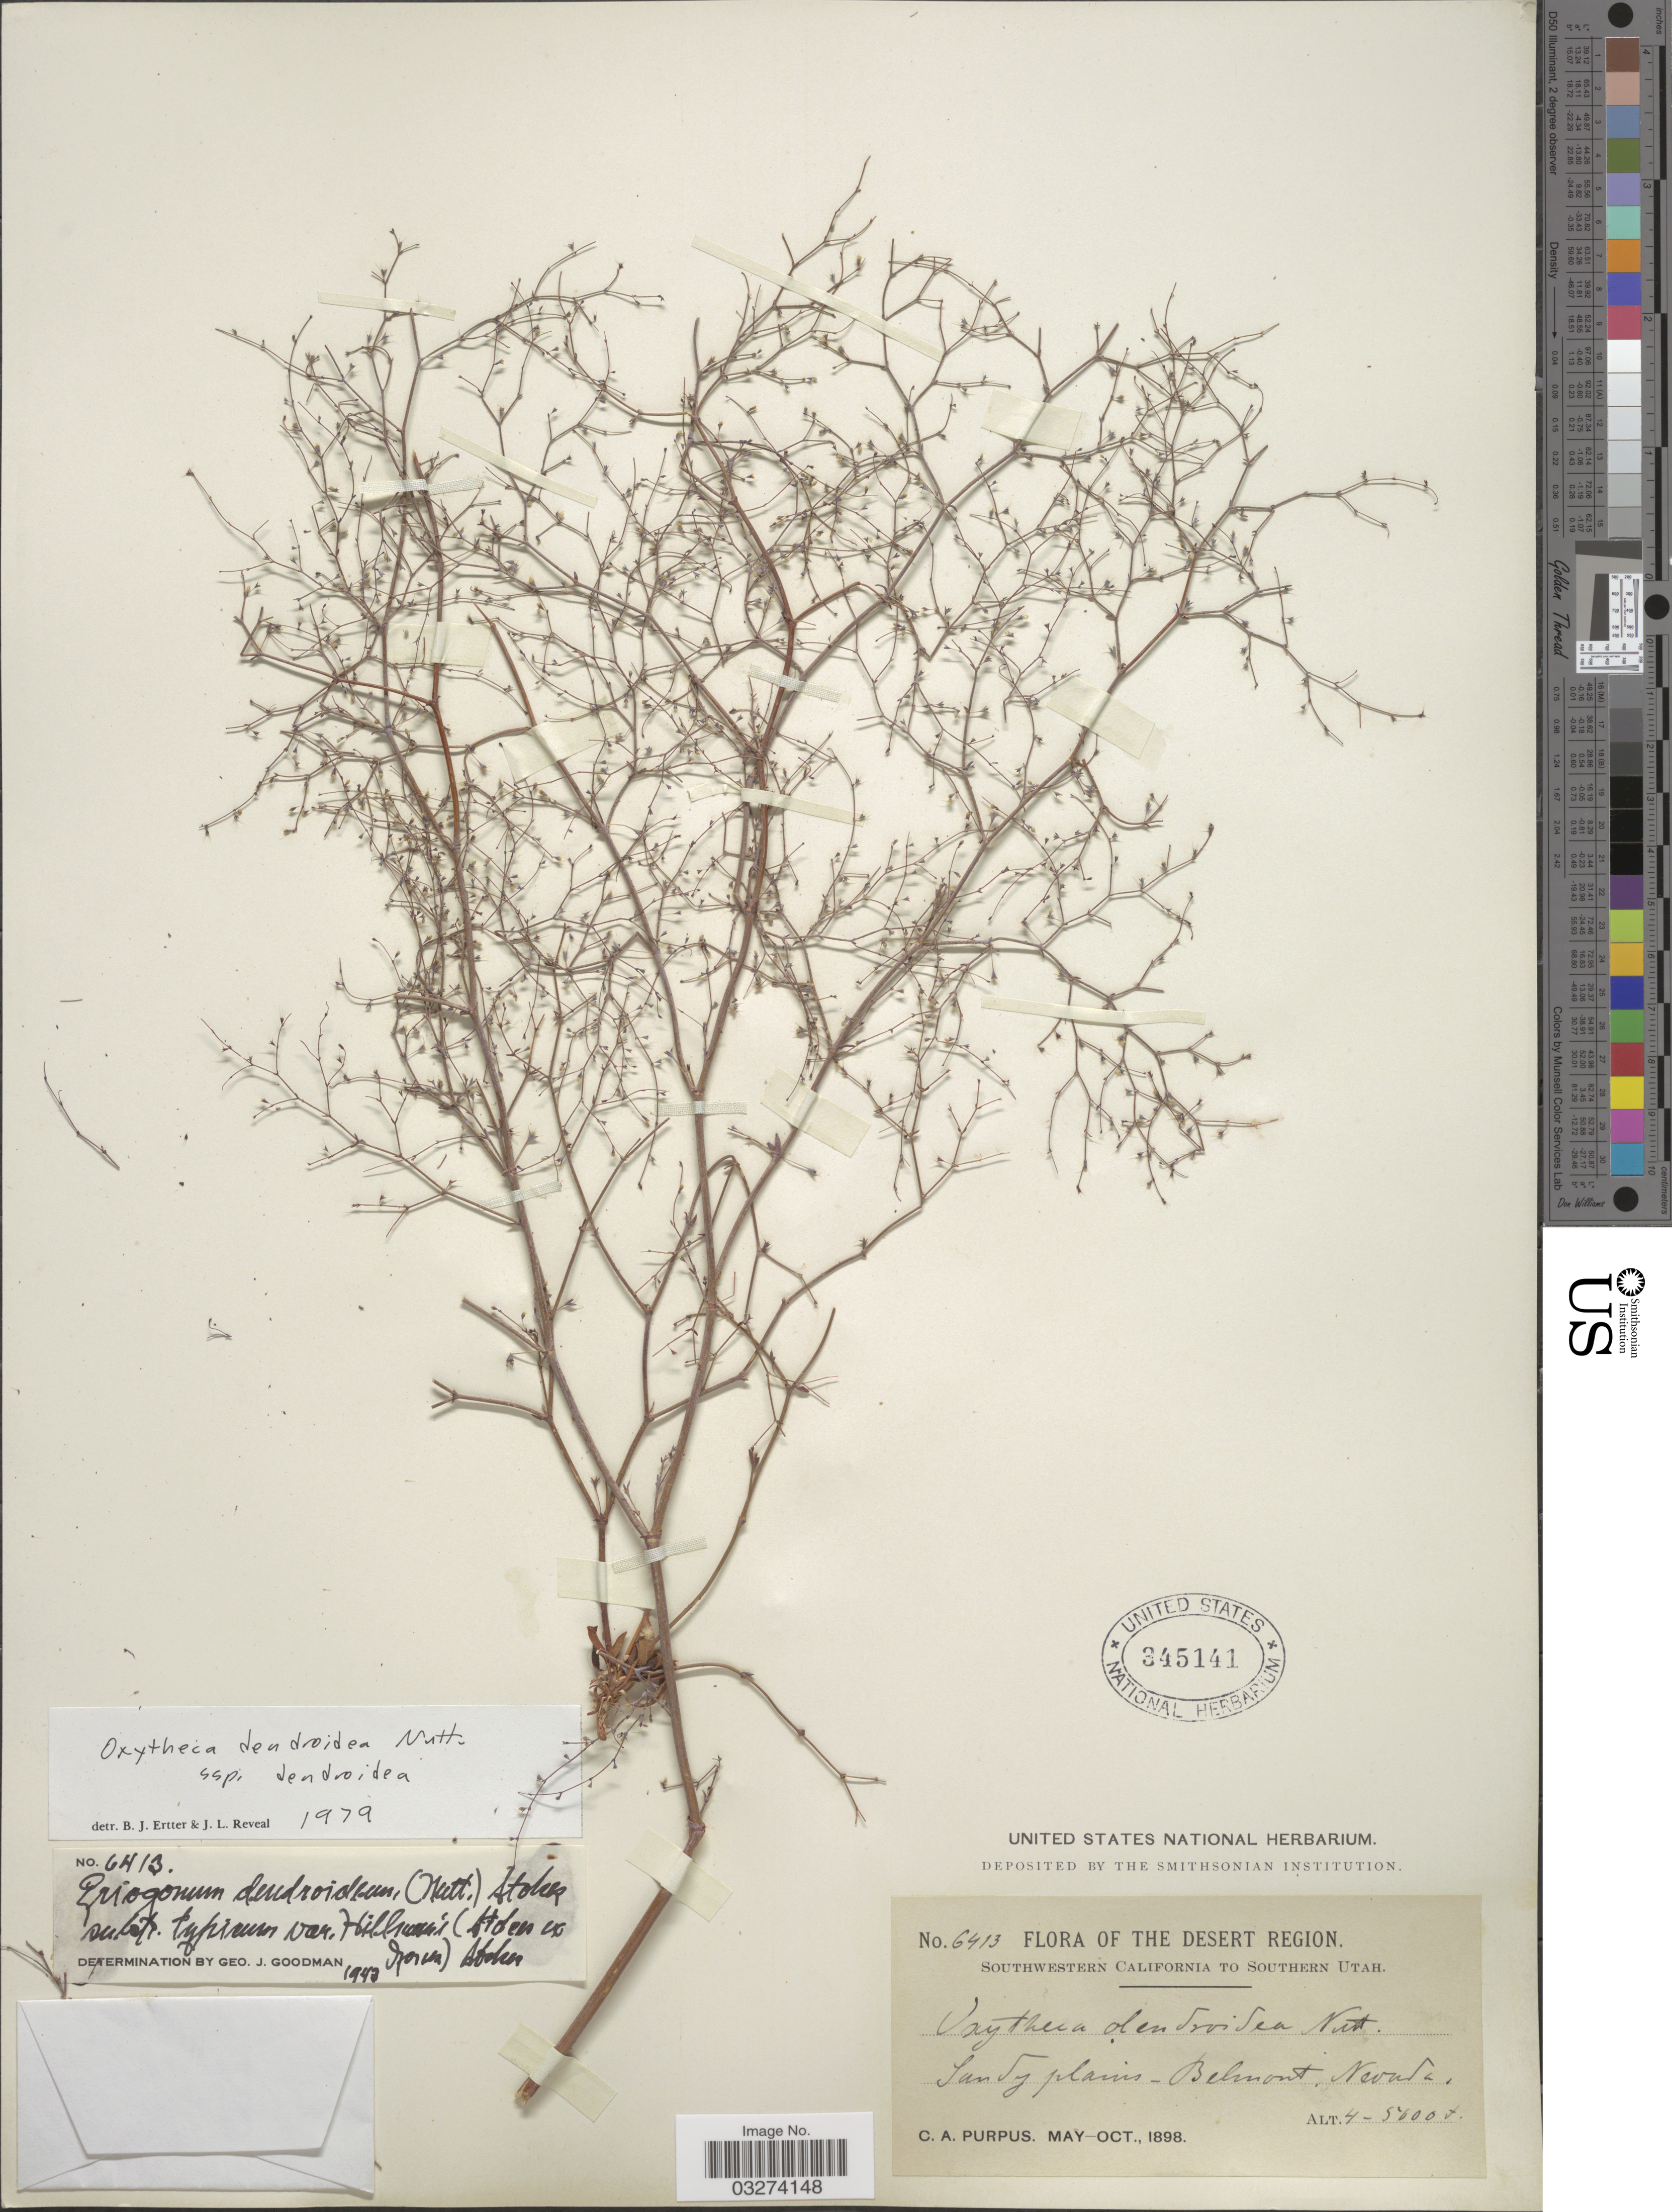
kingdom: Plantae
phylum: Tracheophyta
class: Magnoliopsida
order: Caryophyllales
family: Polygonaceae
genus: Oxytheca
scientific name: Oxytheca dendroidea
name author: Nutt.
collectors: C. A. Purpus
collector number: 6413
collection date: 1898-05/1898-10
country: United States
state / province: Nevada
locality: The Desert Region. Sandy plains - Belmont.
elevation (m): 1219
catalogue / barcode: US 345141